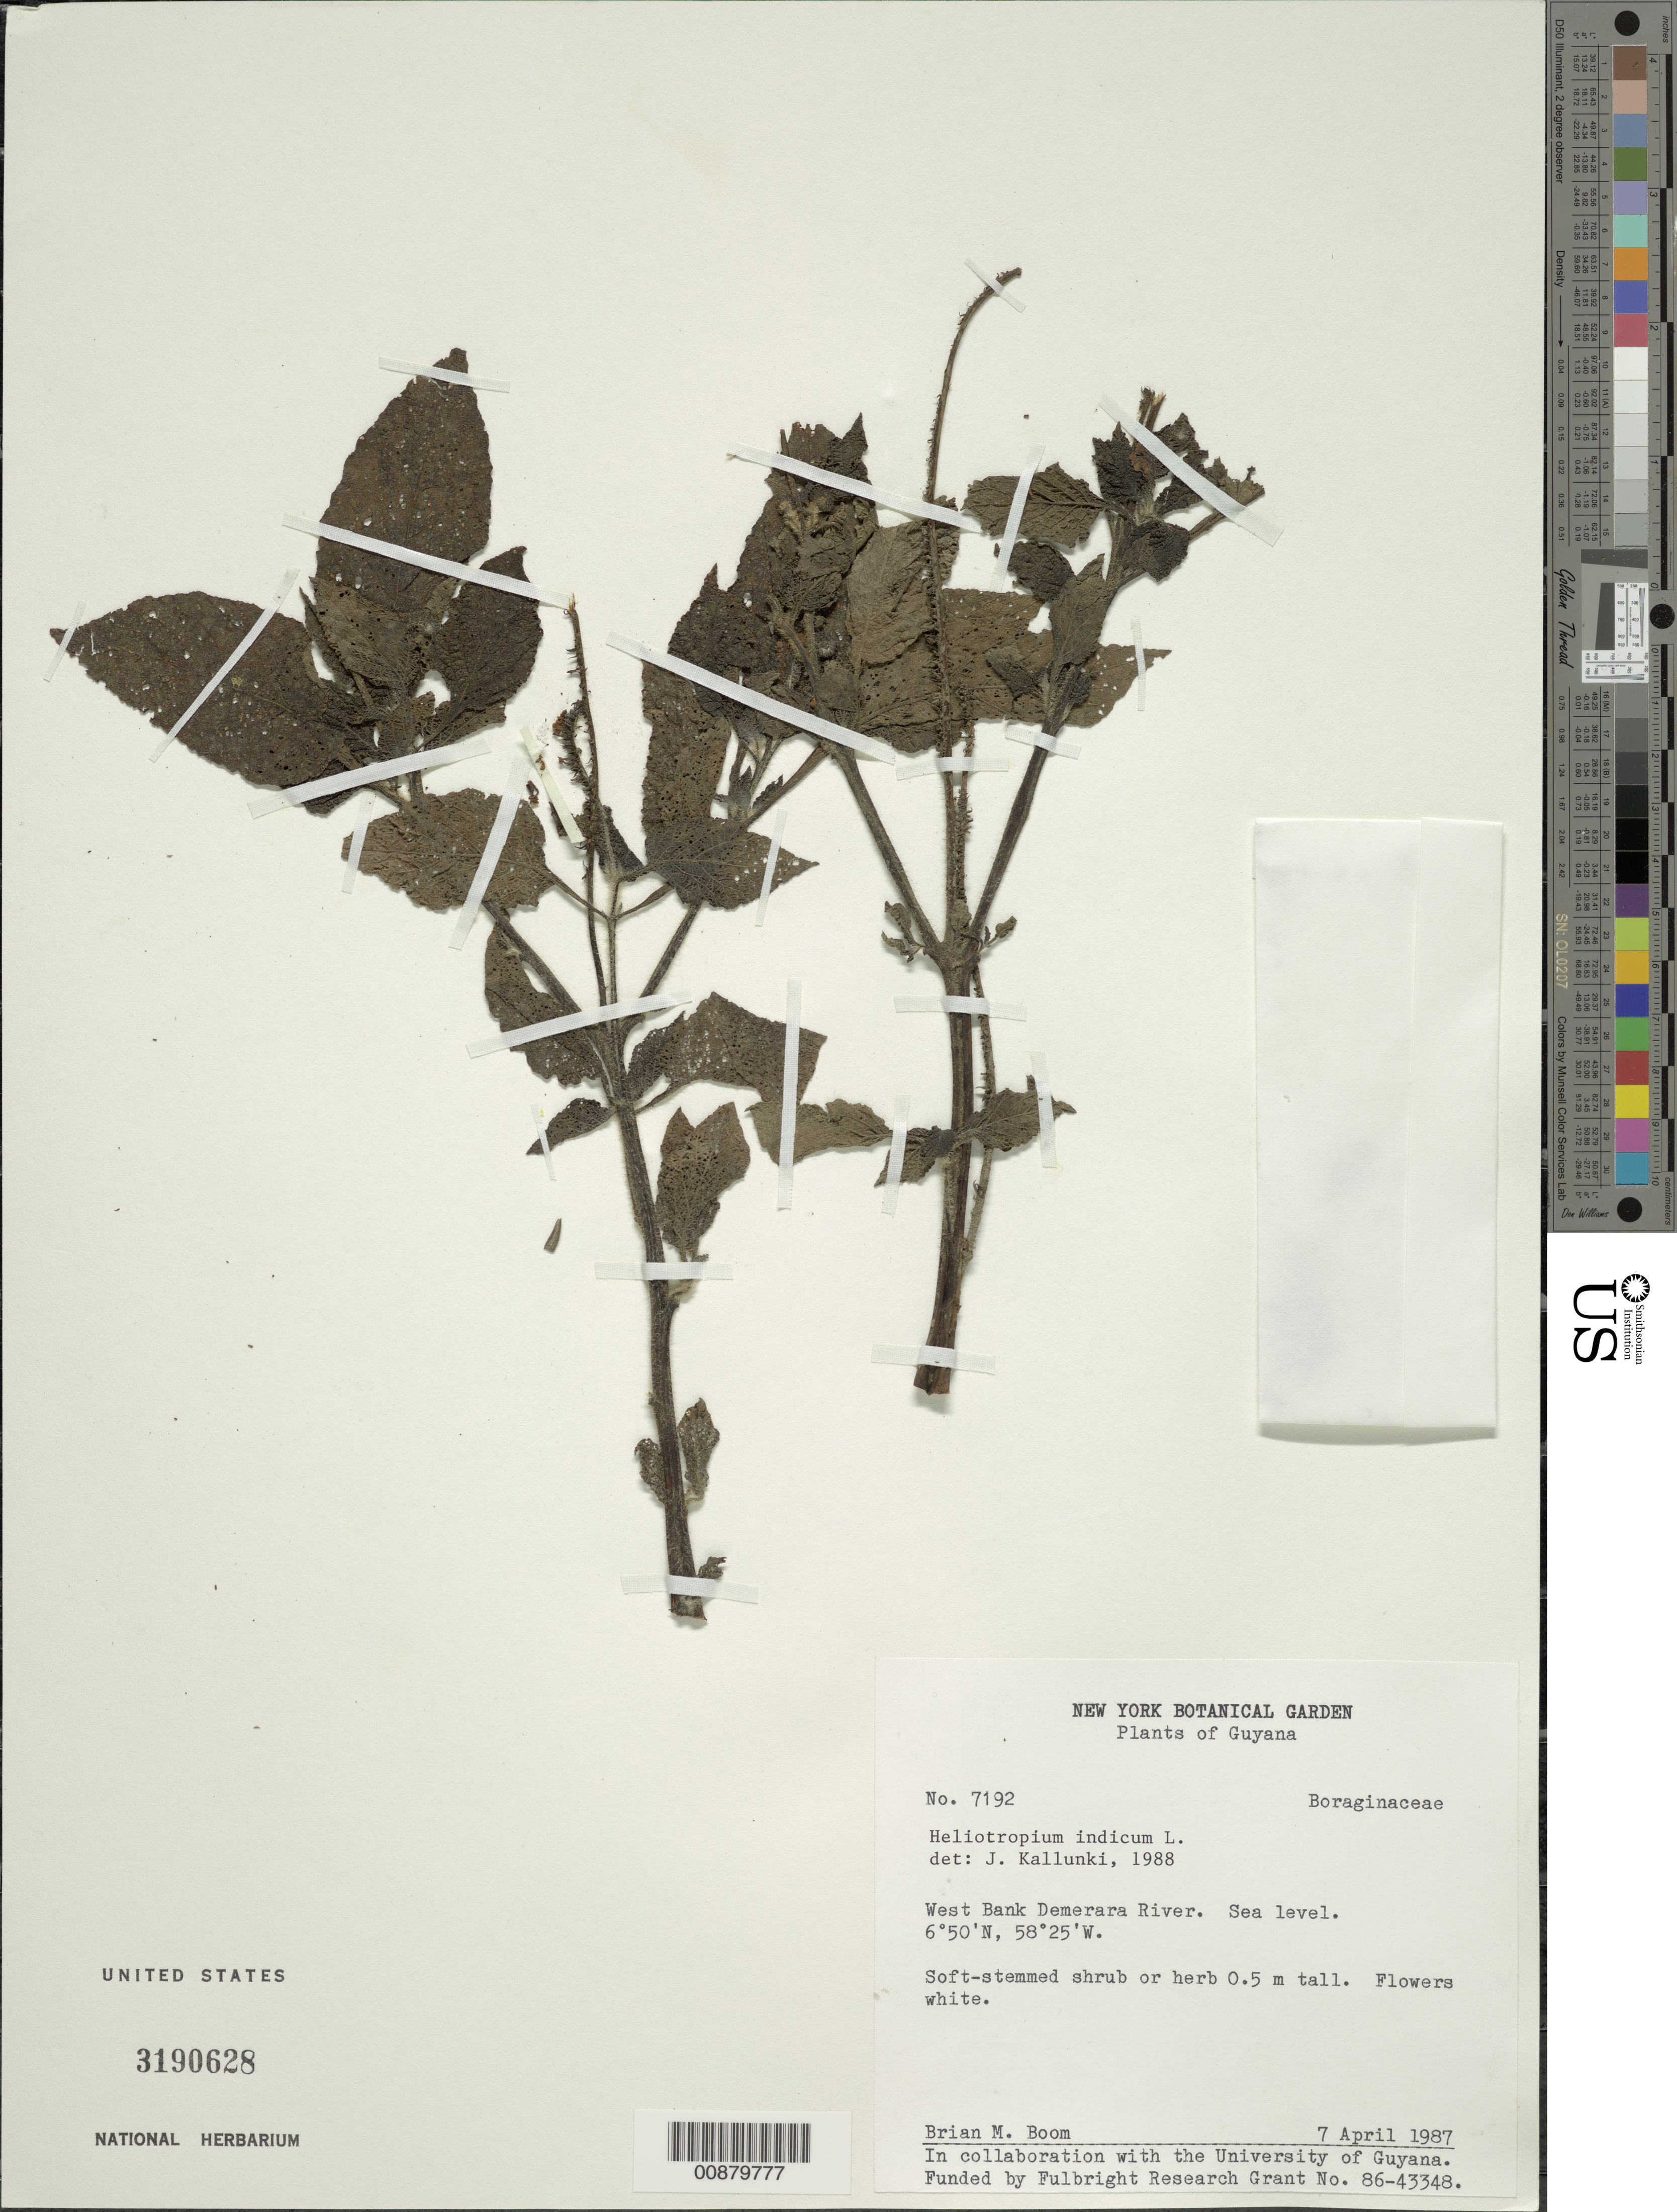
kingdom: Plantae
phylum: Tracheophyta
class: Magnoliopsida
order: Boraginales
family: Heliotropiaceae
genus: Heliotropium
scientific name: Heliotropium polyphyllum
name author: Lehm.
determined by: Kallunki, Jacquelyn A.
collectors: B. M. Boom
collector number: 7192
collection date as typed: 7-Apr-87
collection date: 1987-04-07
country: Guyana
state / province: Essequibo Isl-W. Demerara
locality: Demerara R., W bank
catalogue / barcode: US 3190628